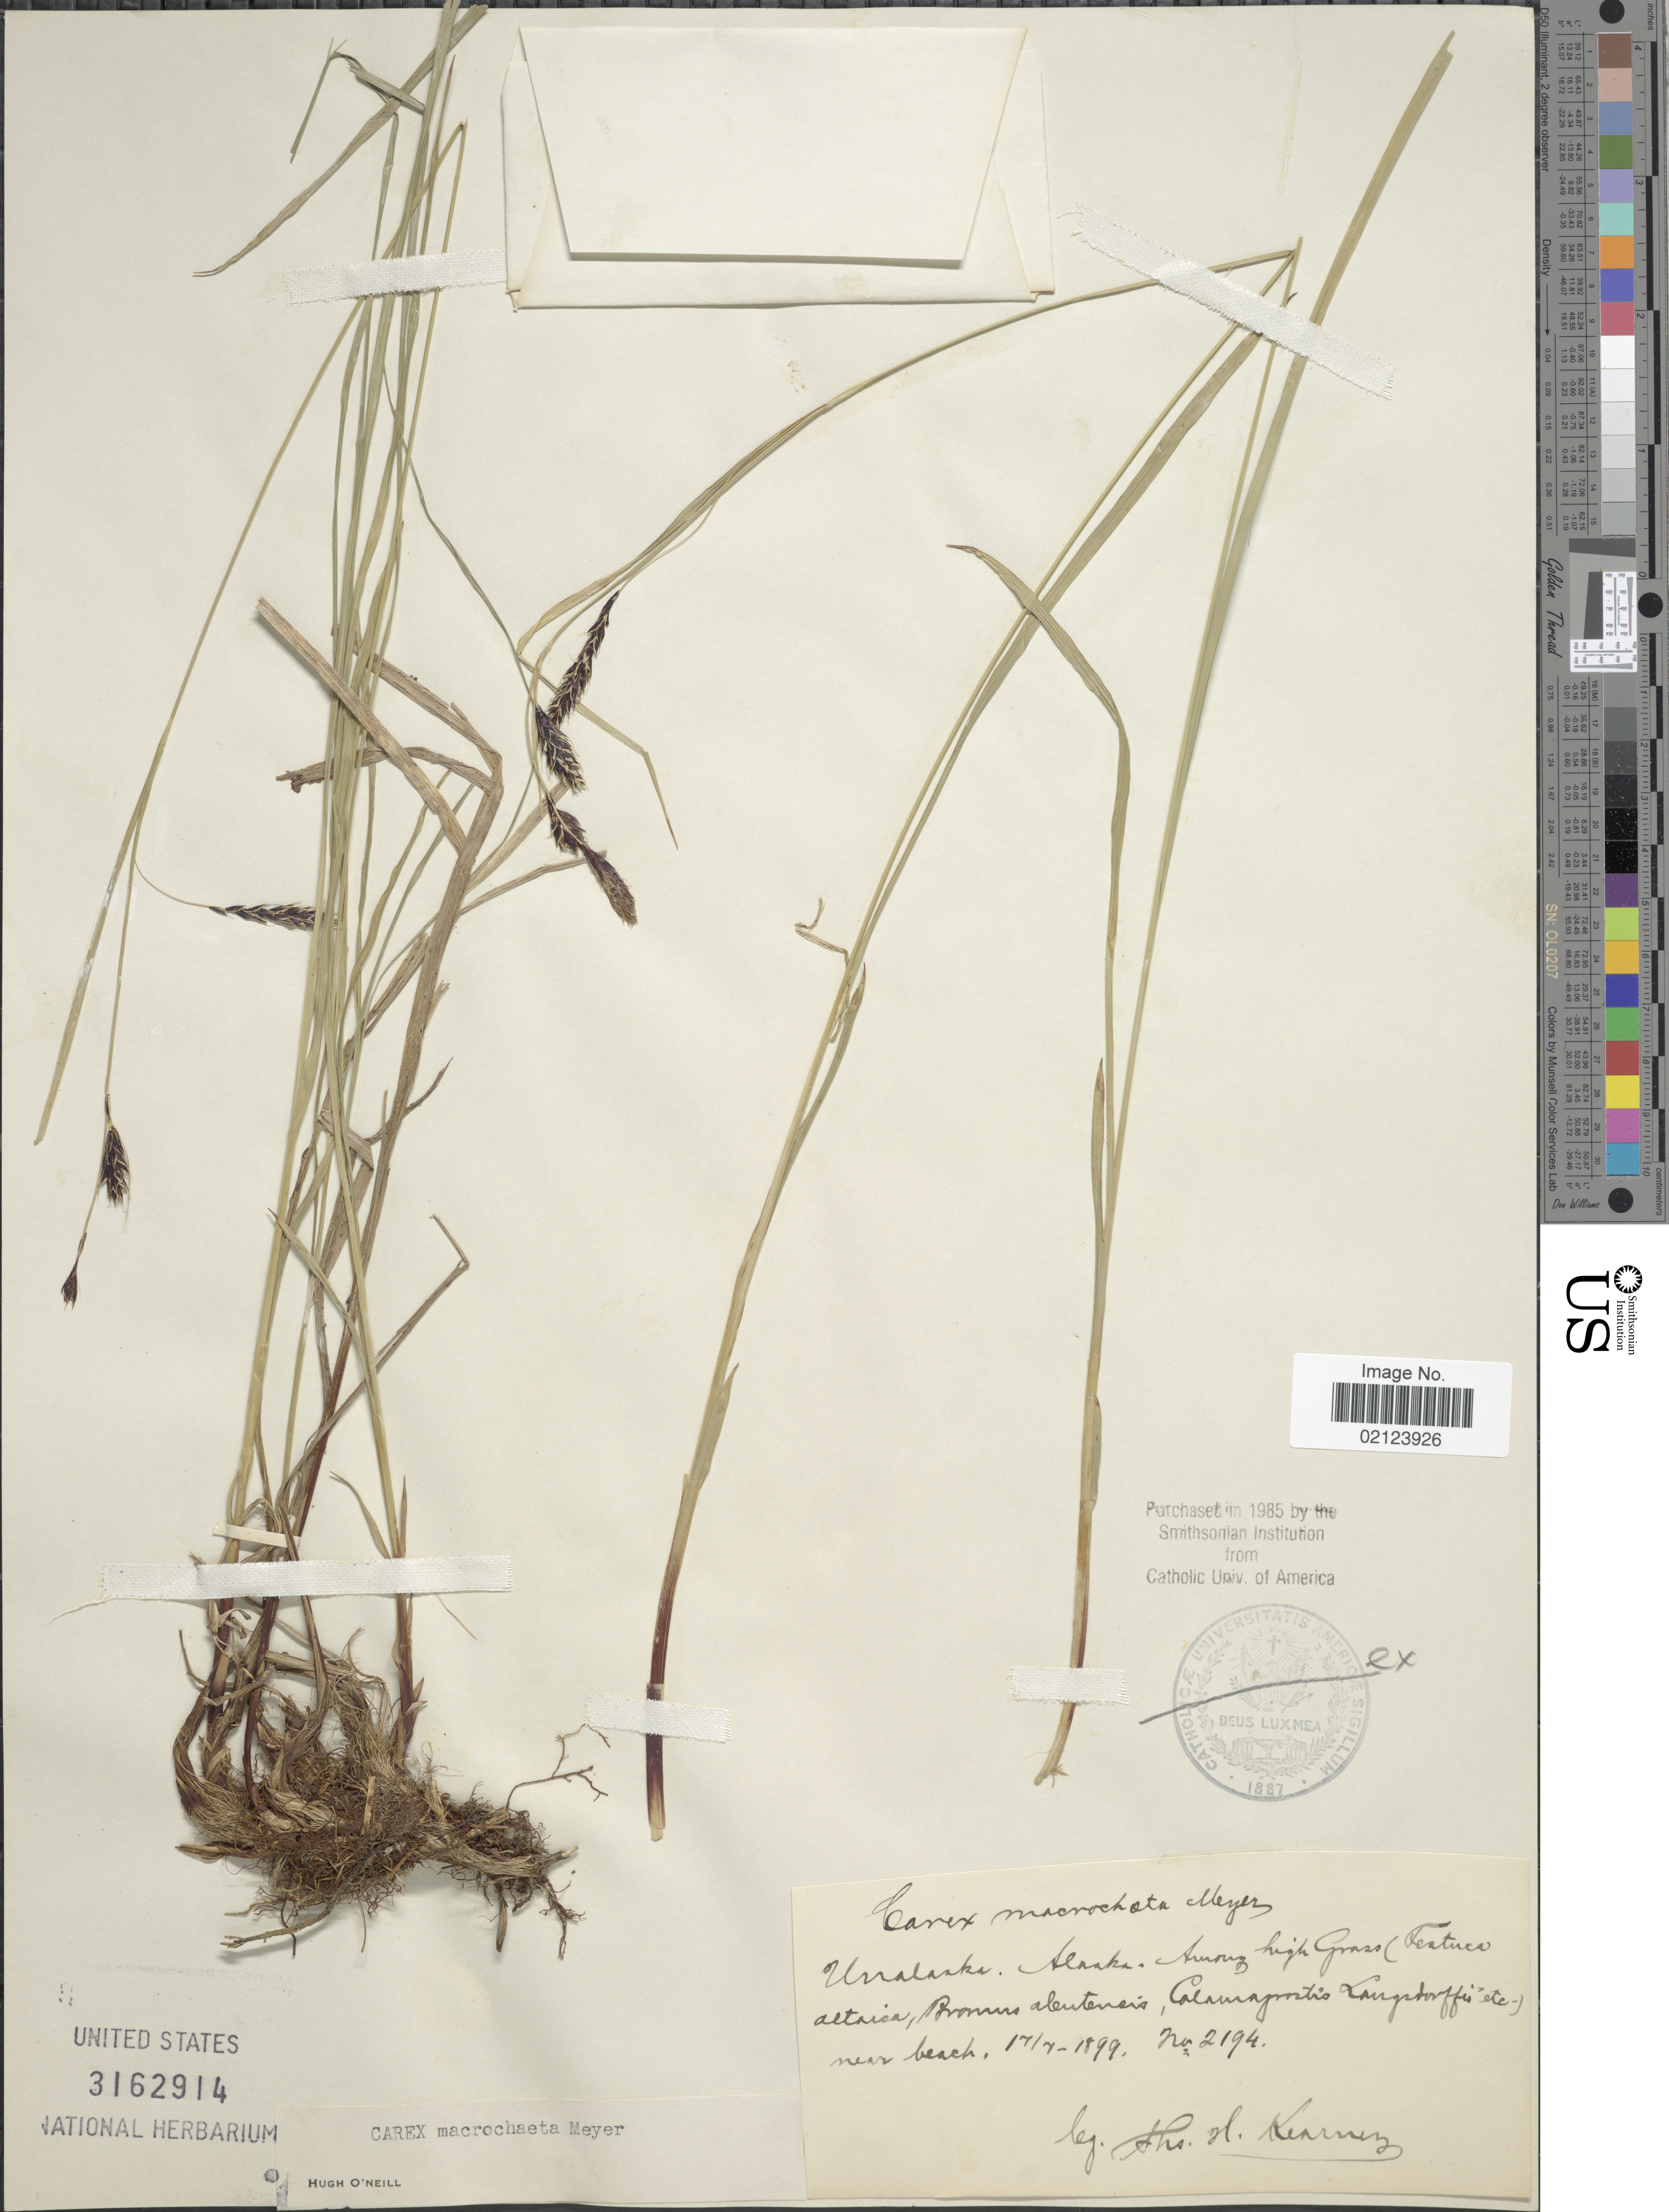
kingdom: Plantae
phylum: Tracheophyta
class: Liliopsida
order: Poales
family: Cyperaceae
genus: Carex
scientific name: Carex macrochaeta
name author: C.A. Mey.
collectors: T. H. Kearney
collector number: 2194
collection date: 1899-07-17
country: United States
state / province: Alaska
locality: Unalaska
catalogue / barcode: US 3162914